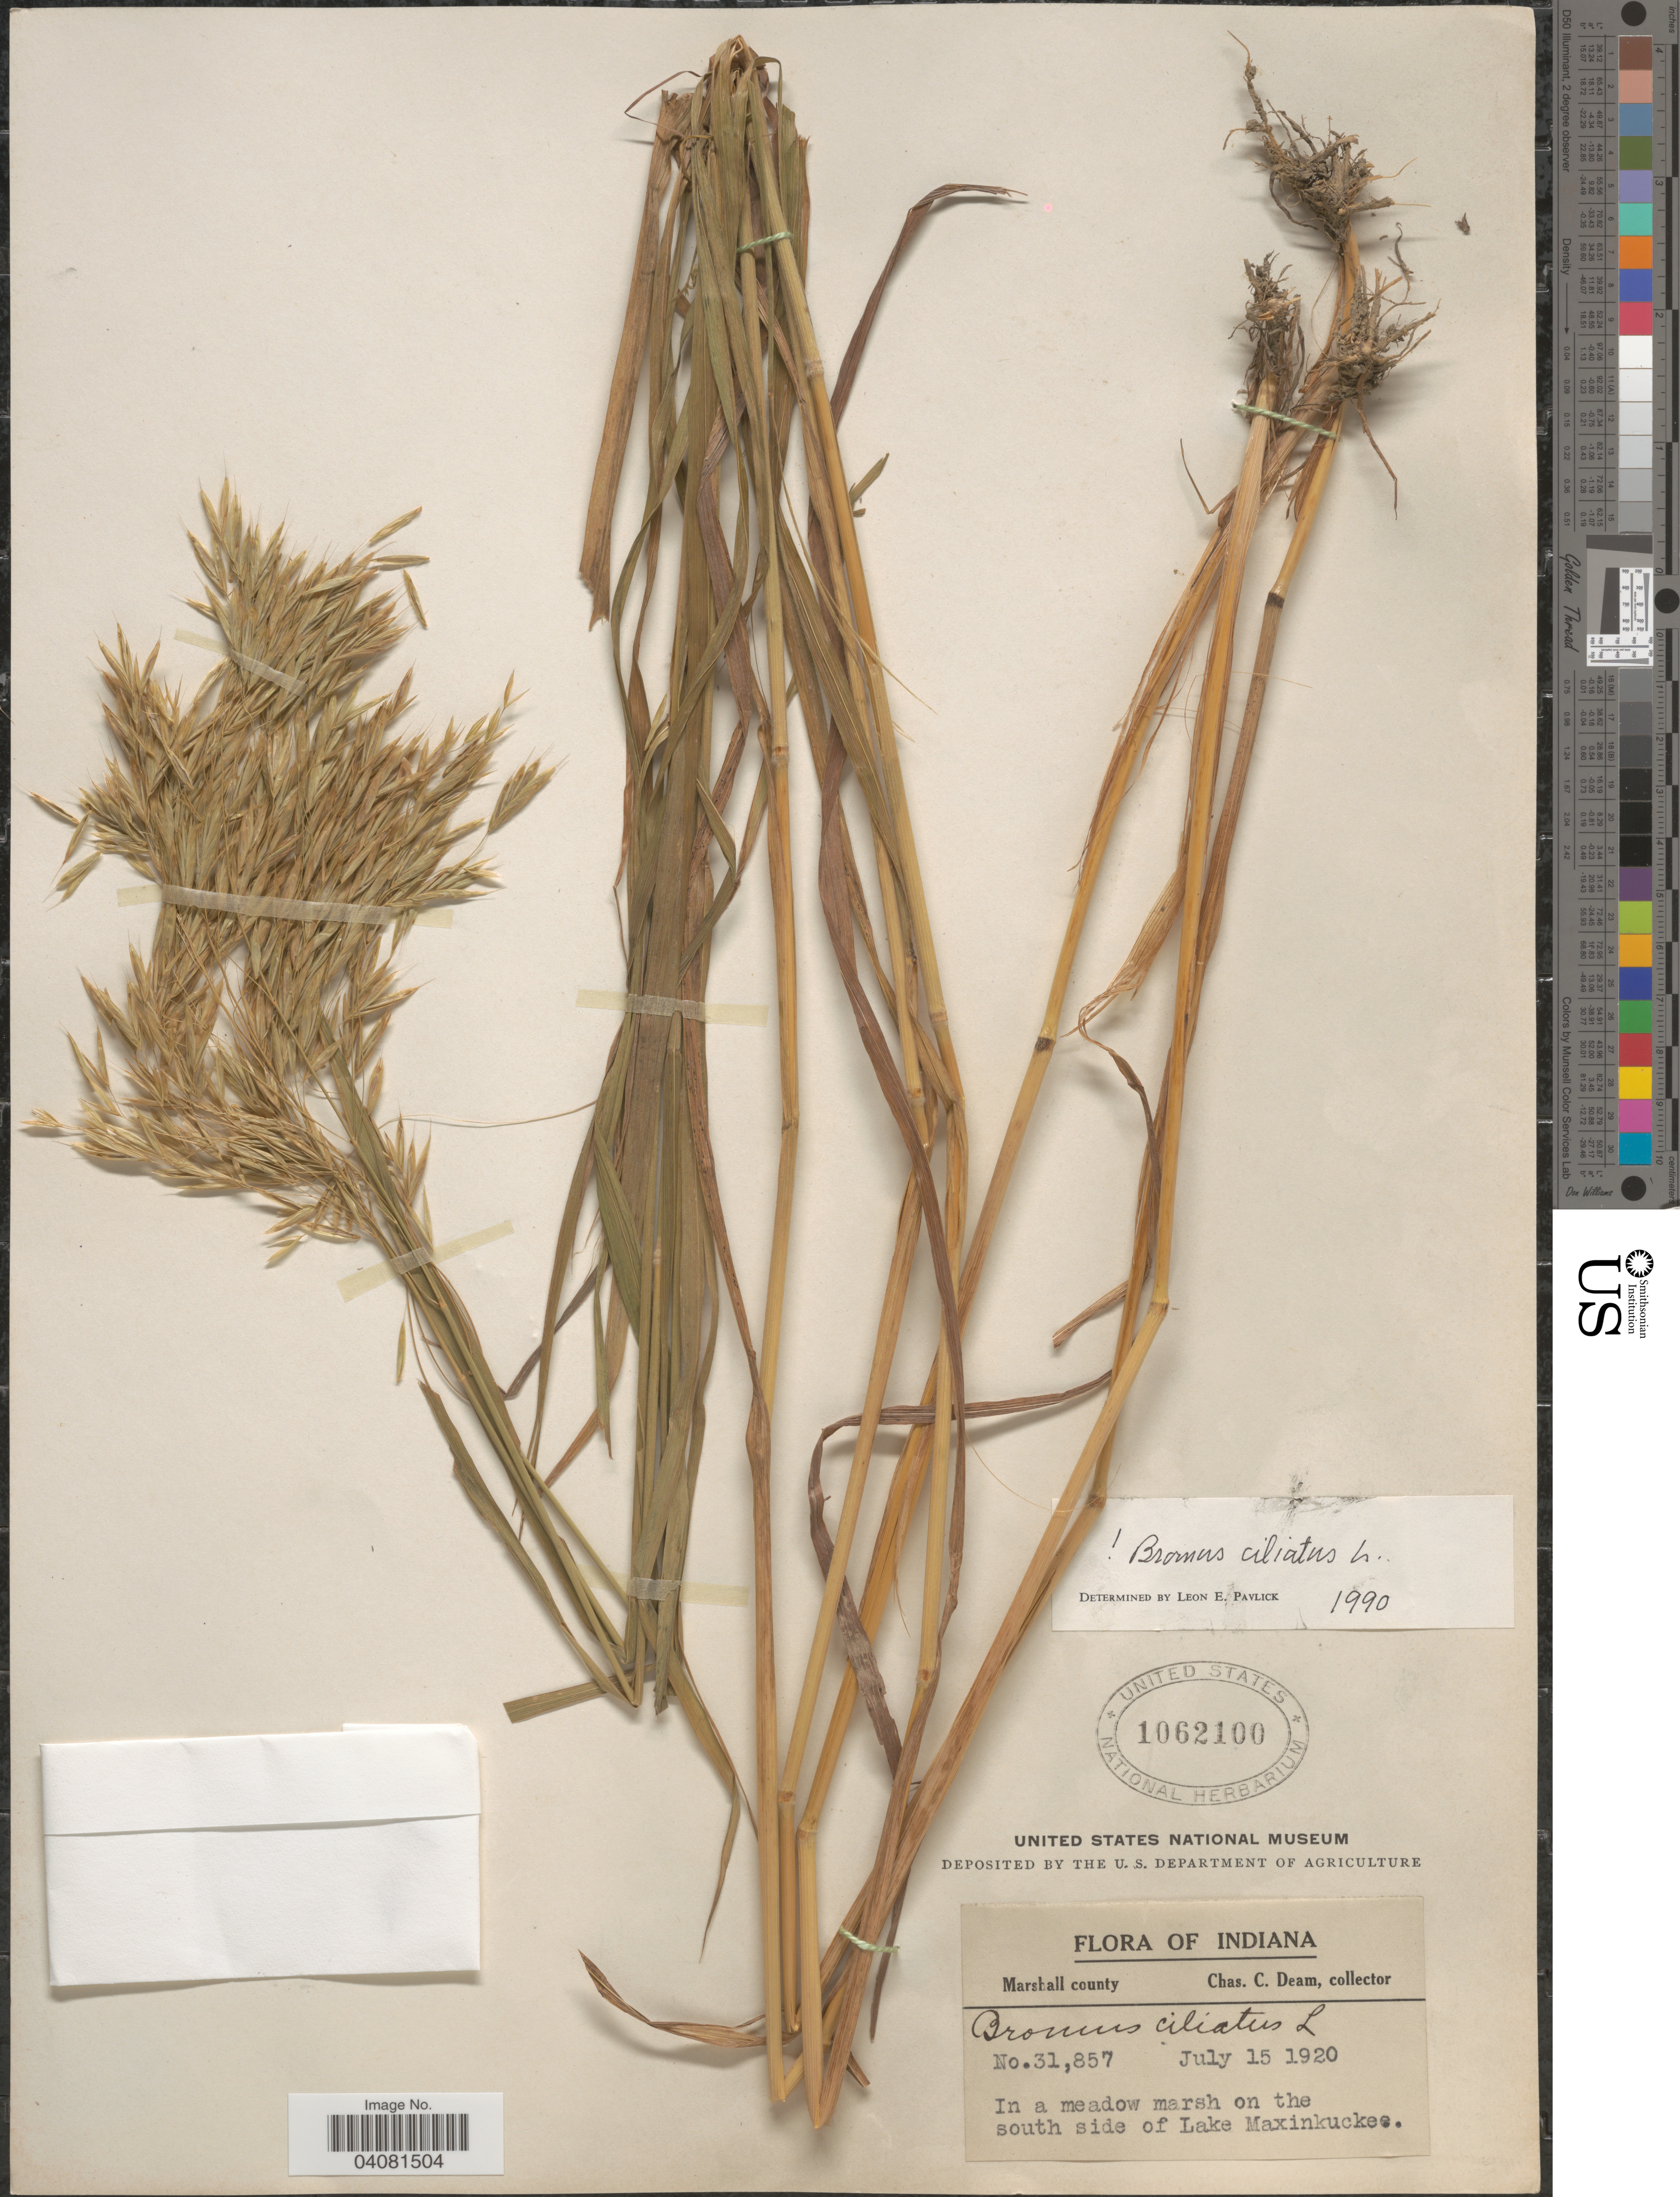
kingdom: Plantae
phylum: Tracheophyta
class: Liliopsida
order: Poales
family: Poaceae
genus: Bromus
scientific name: Bromus ciliatus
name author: L.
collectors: C. C. Deam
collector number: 31857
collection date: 1920-07-15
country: United States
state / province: Indiana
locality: Marshall county. In a meadow marsh on the south side of Lake Maxinkuckee.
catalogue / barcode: US 1062100